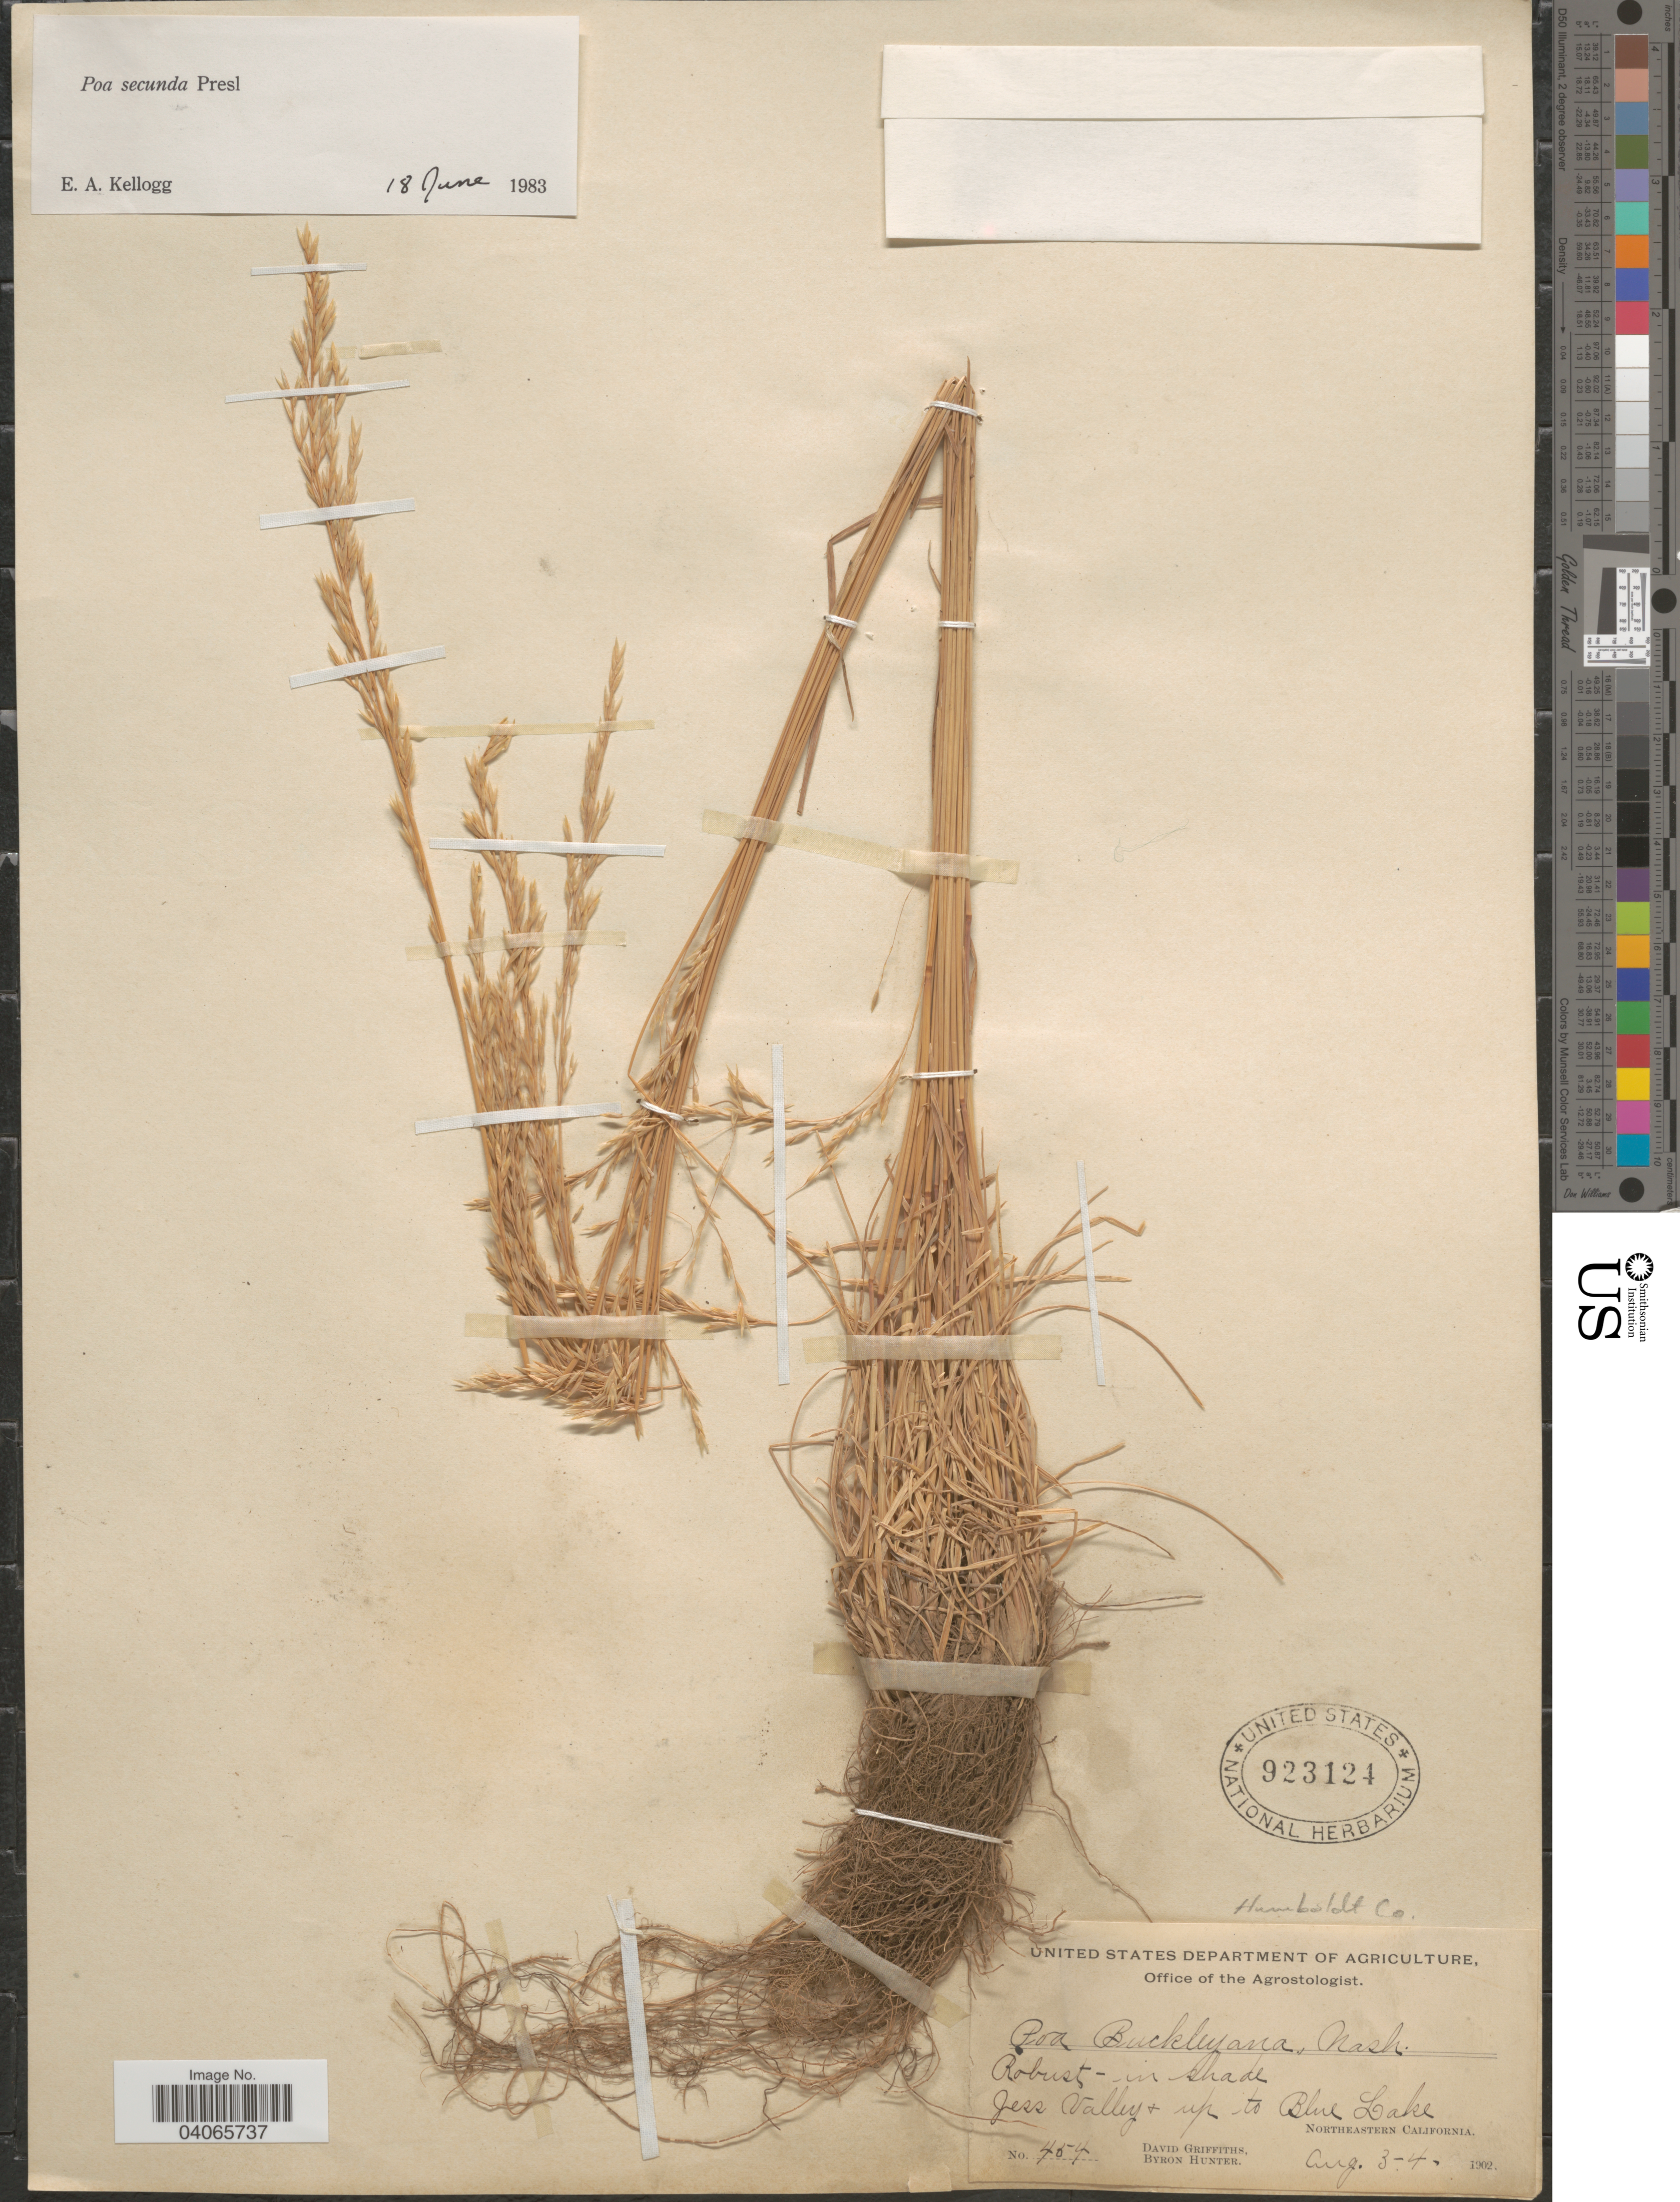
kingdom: Plantae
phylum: Tracheophyta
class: Liliopsida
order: Poales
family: Poaceae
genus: Poa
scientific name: Poa secunda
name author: J. Presl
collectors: D. Griffiths & B. Hunter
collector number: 454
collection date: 1902-08-03/1902-08-04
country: United States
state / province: California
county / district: Humboldt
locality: Jess Valley & up to Blue Lake. Northeastern California. Humboldt Co.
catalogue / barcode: US 923124